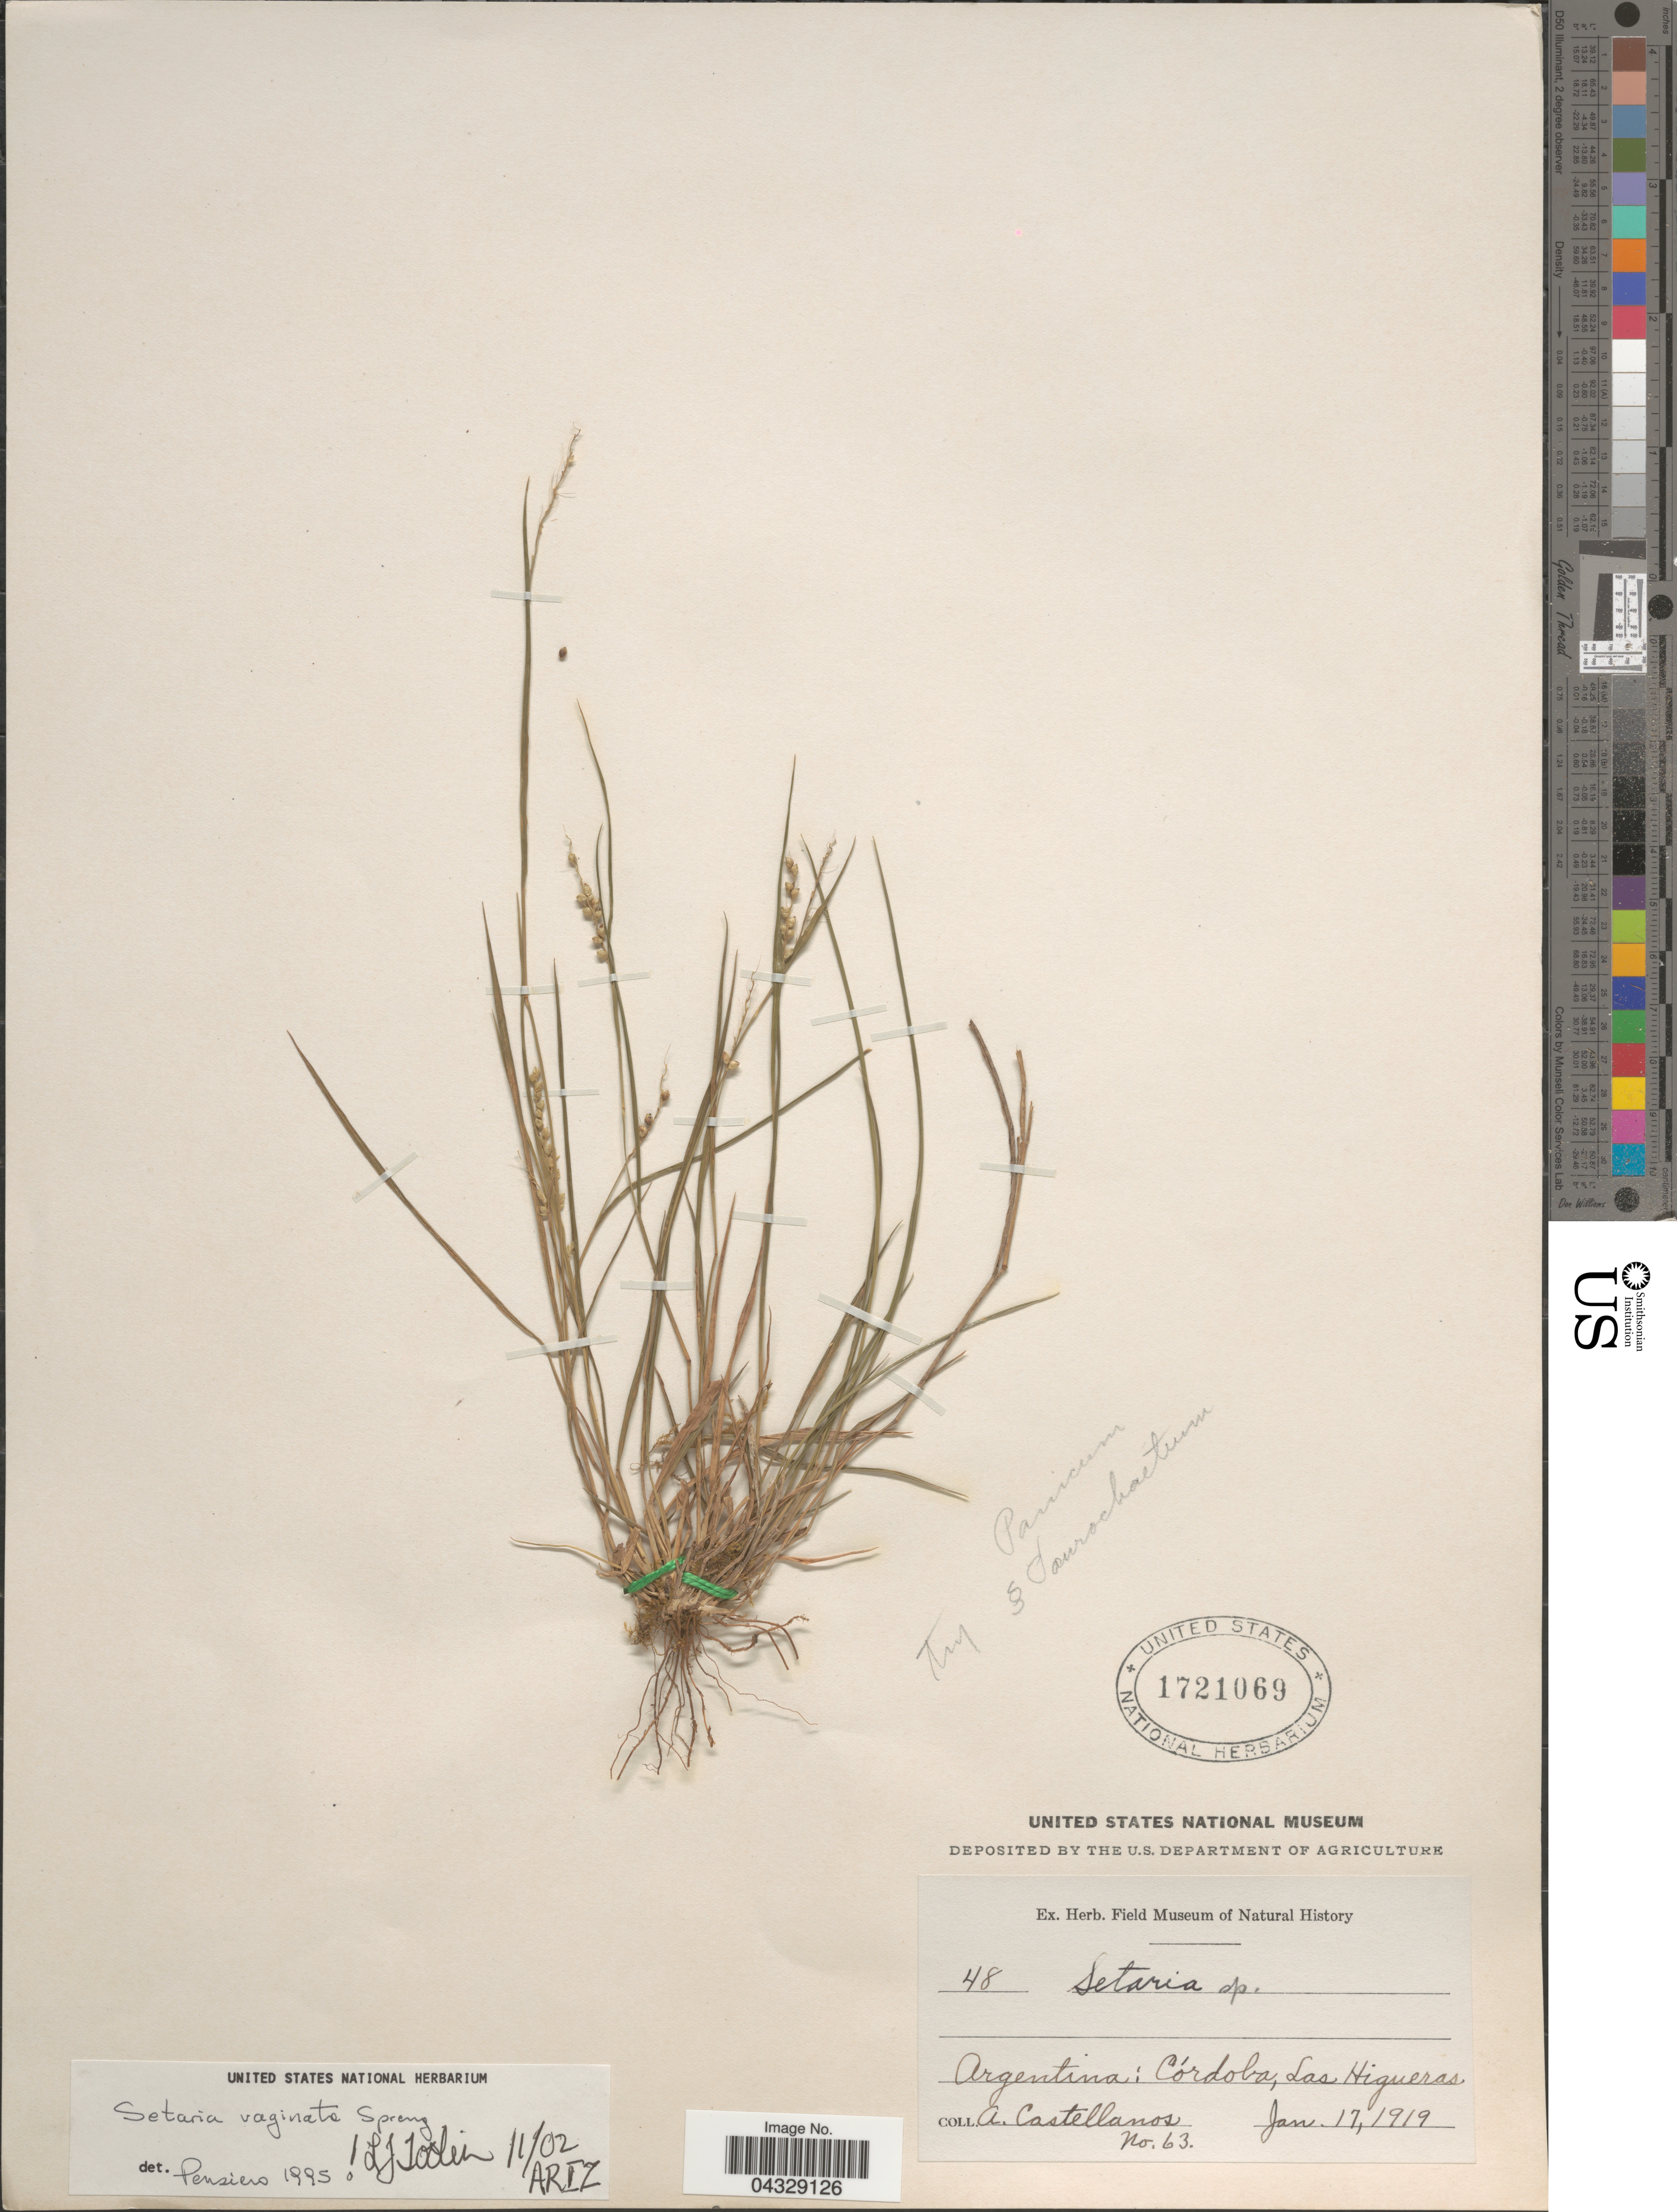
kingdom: Plantae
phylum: Tracheophyta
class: Liliopsida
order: Poales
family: Poaceae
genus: Setaria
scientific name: Setaria vaginata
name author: Spreng.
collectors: A. Castellanos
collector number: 63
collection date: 1919-01-17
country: Argentina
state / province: Cordoba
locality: Las Higueras.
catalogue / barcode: US 1721069